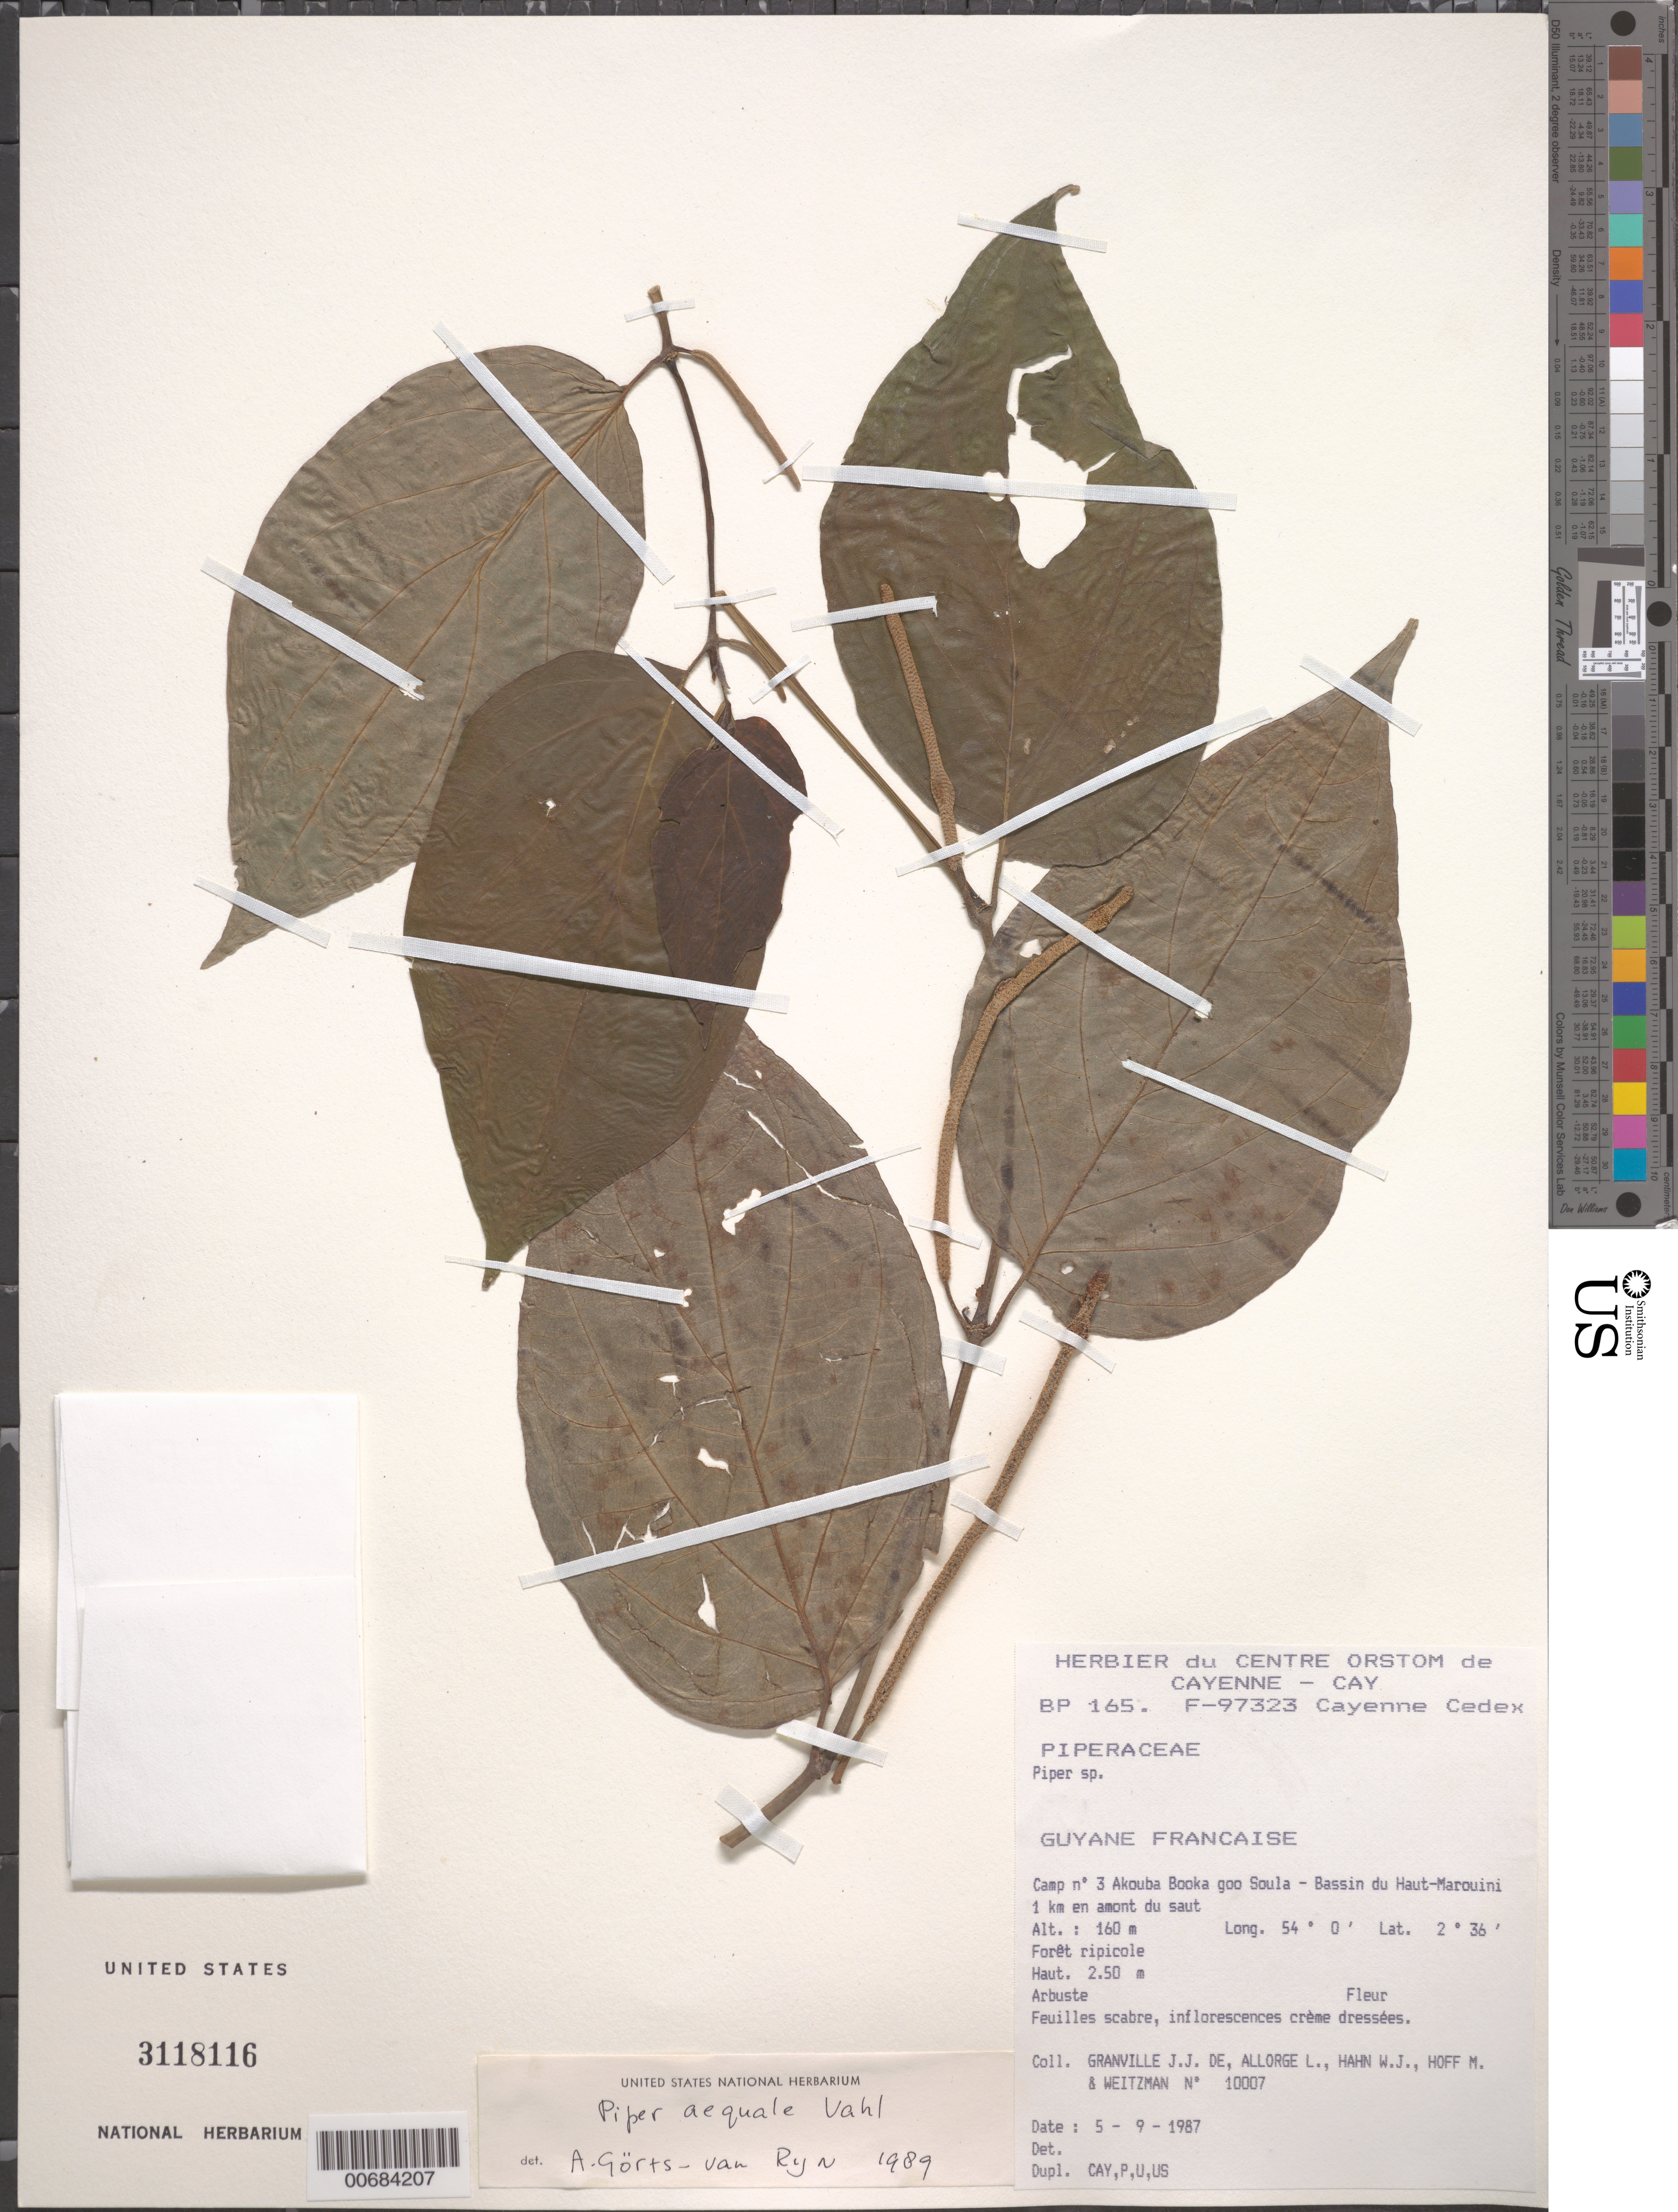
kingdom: Plantae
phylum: Tracheophyta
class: Magnoliopsida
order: Piperales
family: Piperaceae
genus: Piper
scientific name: Piper aequale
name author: Vahl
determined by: Görts-van Rijn, A. R. A.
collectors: J.-J. de Granville, L. Allorge, W. J. Hahn, M. Hoff & A. L. Weitzman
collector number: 10007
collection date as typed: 5-Sep-87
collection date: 1987-09-05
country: French Guiana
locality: Akouba Booka goo Soula, Camp #3, Bassin du Haut Marouini. 1 km en amont du saut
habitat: Riparian forest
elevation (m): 160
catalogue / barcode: US 3118116